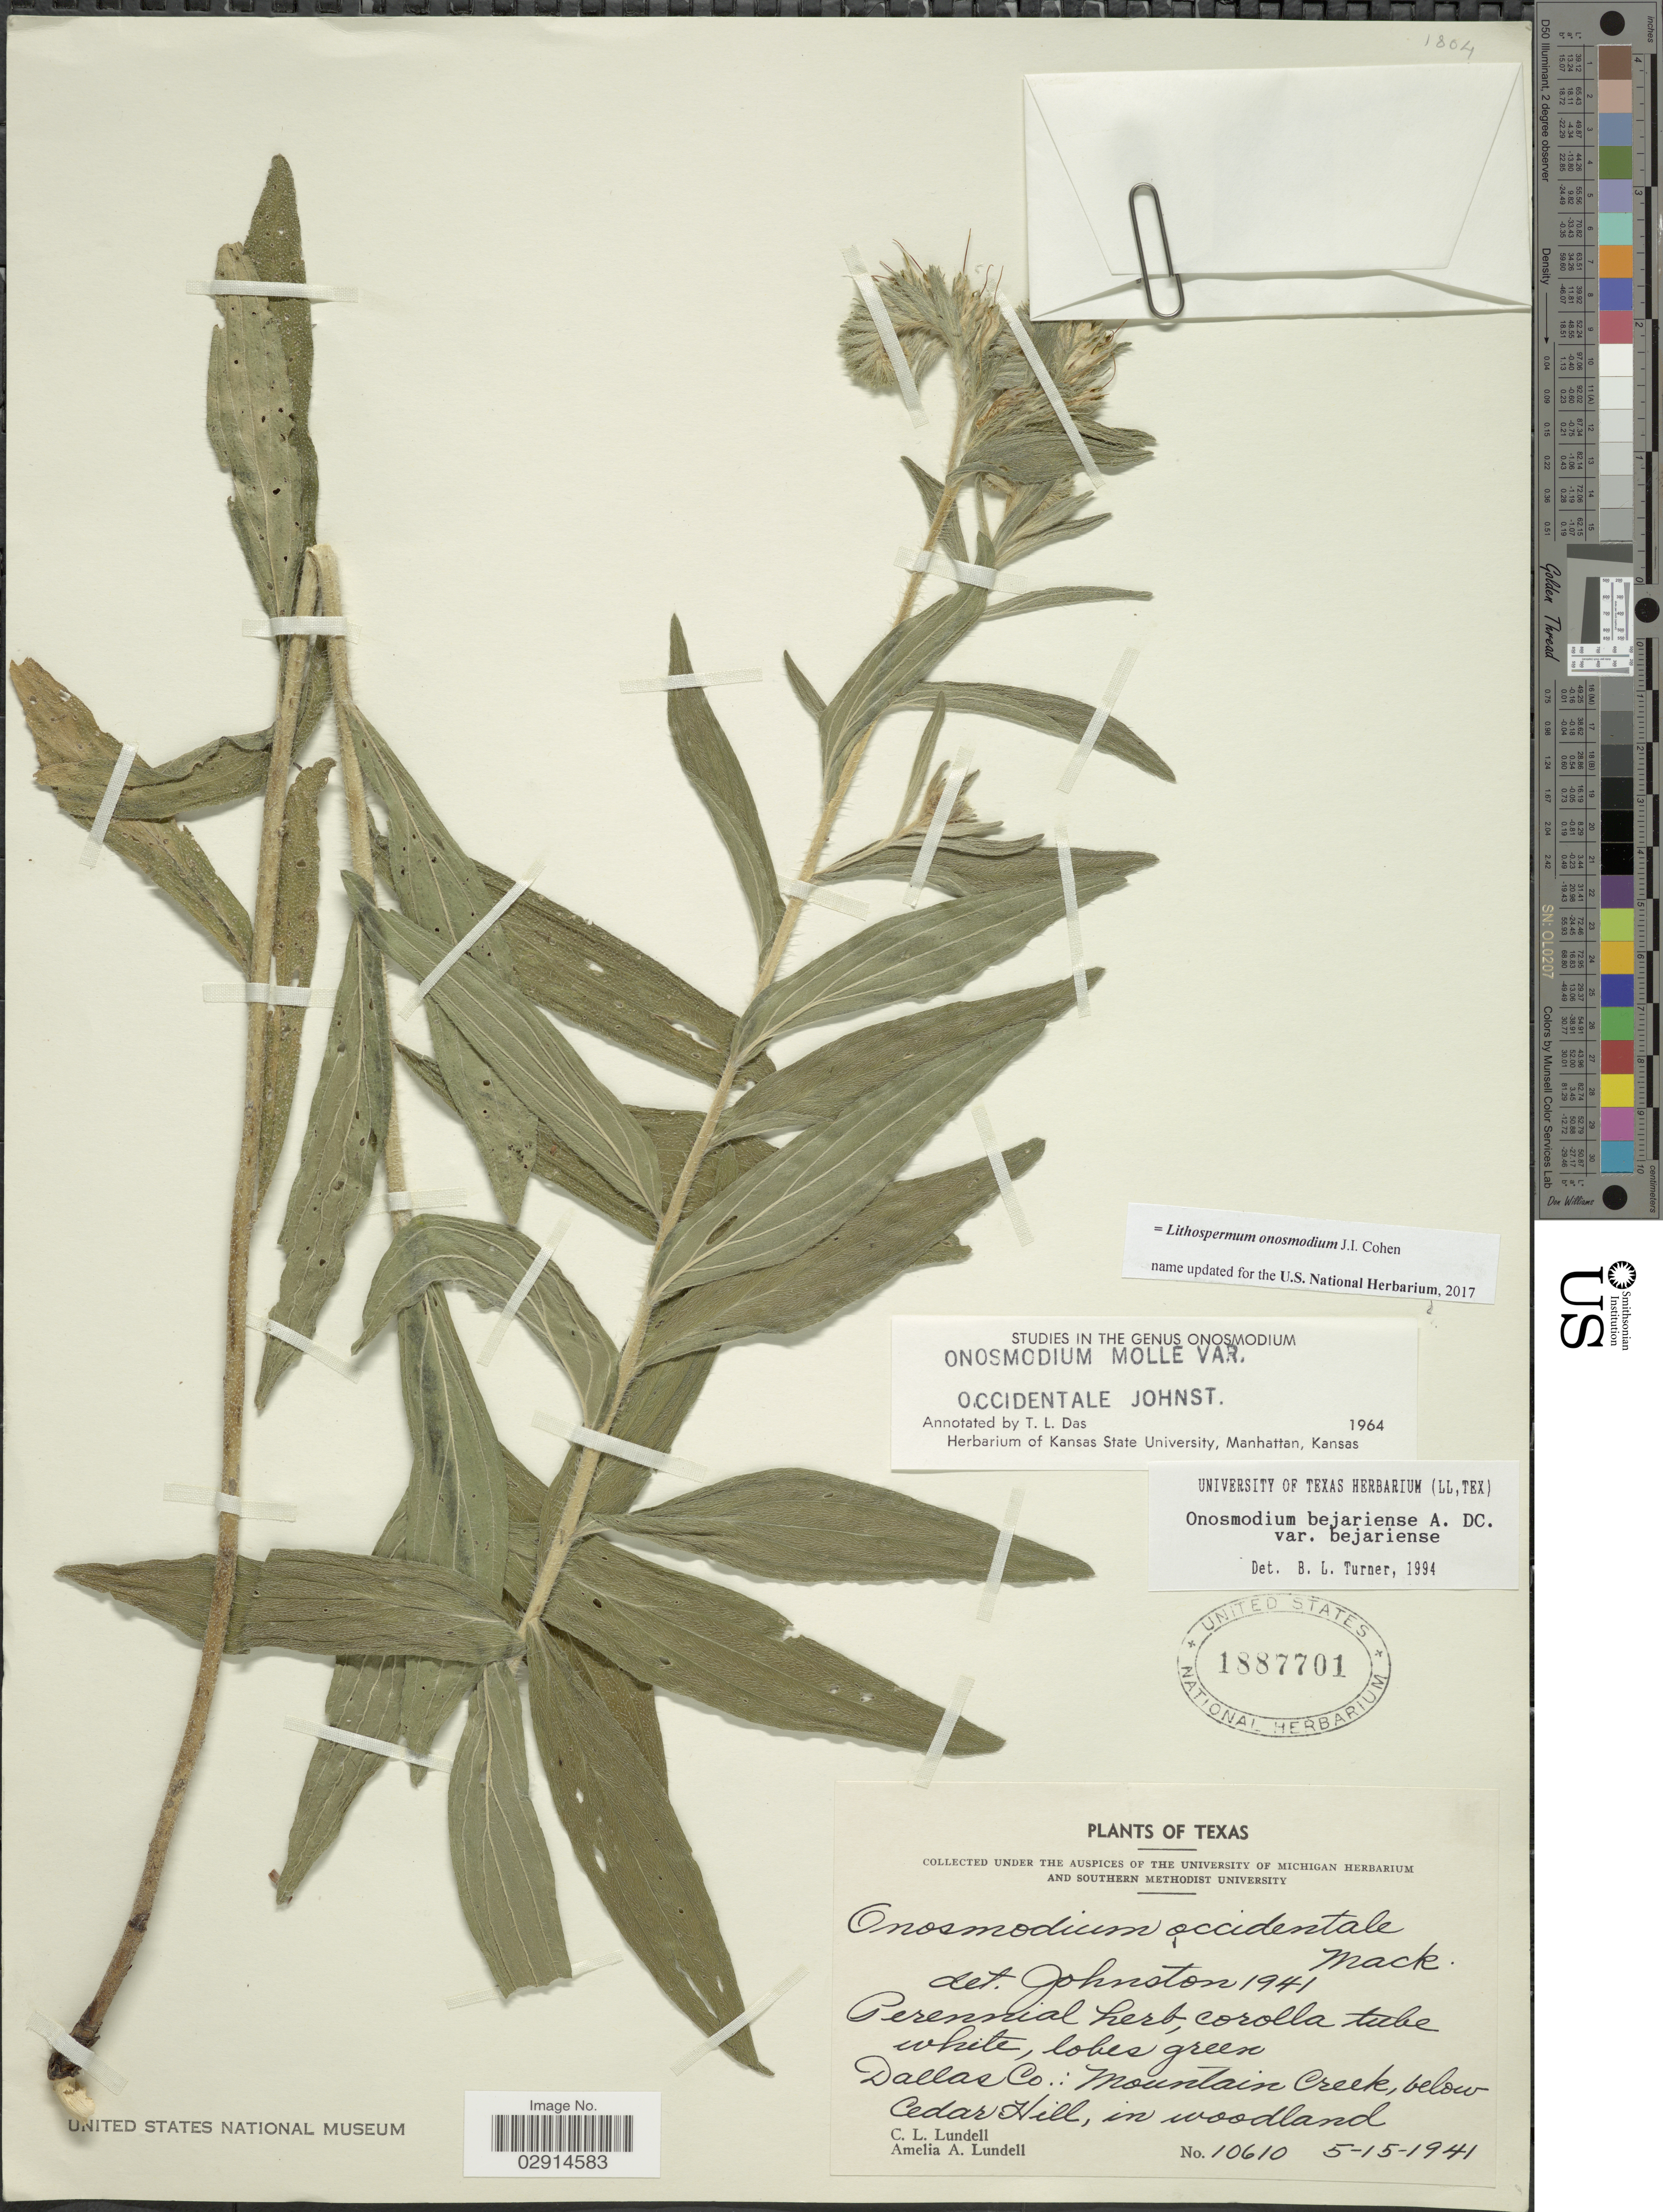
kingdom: Plantae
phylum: Tracheophyta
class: Magnoliopsida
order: Boraginales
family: Boraginaceae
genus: Lithospermum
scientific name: Lithospermum onosmodium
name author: Cohen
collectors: C. L. Lundell & A. A. Lundell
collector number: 10610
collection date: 1941-05-15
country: United States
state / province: Texas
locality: Dallas Co.: Mountain Creek, below Cedar Hill.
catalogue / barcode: US 1887701